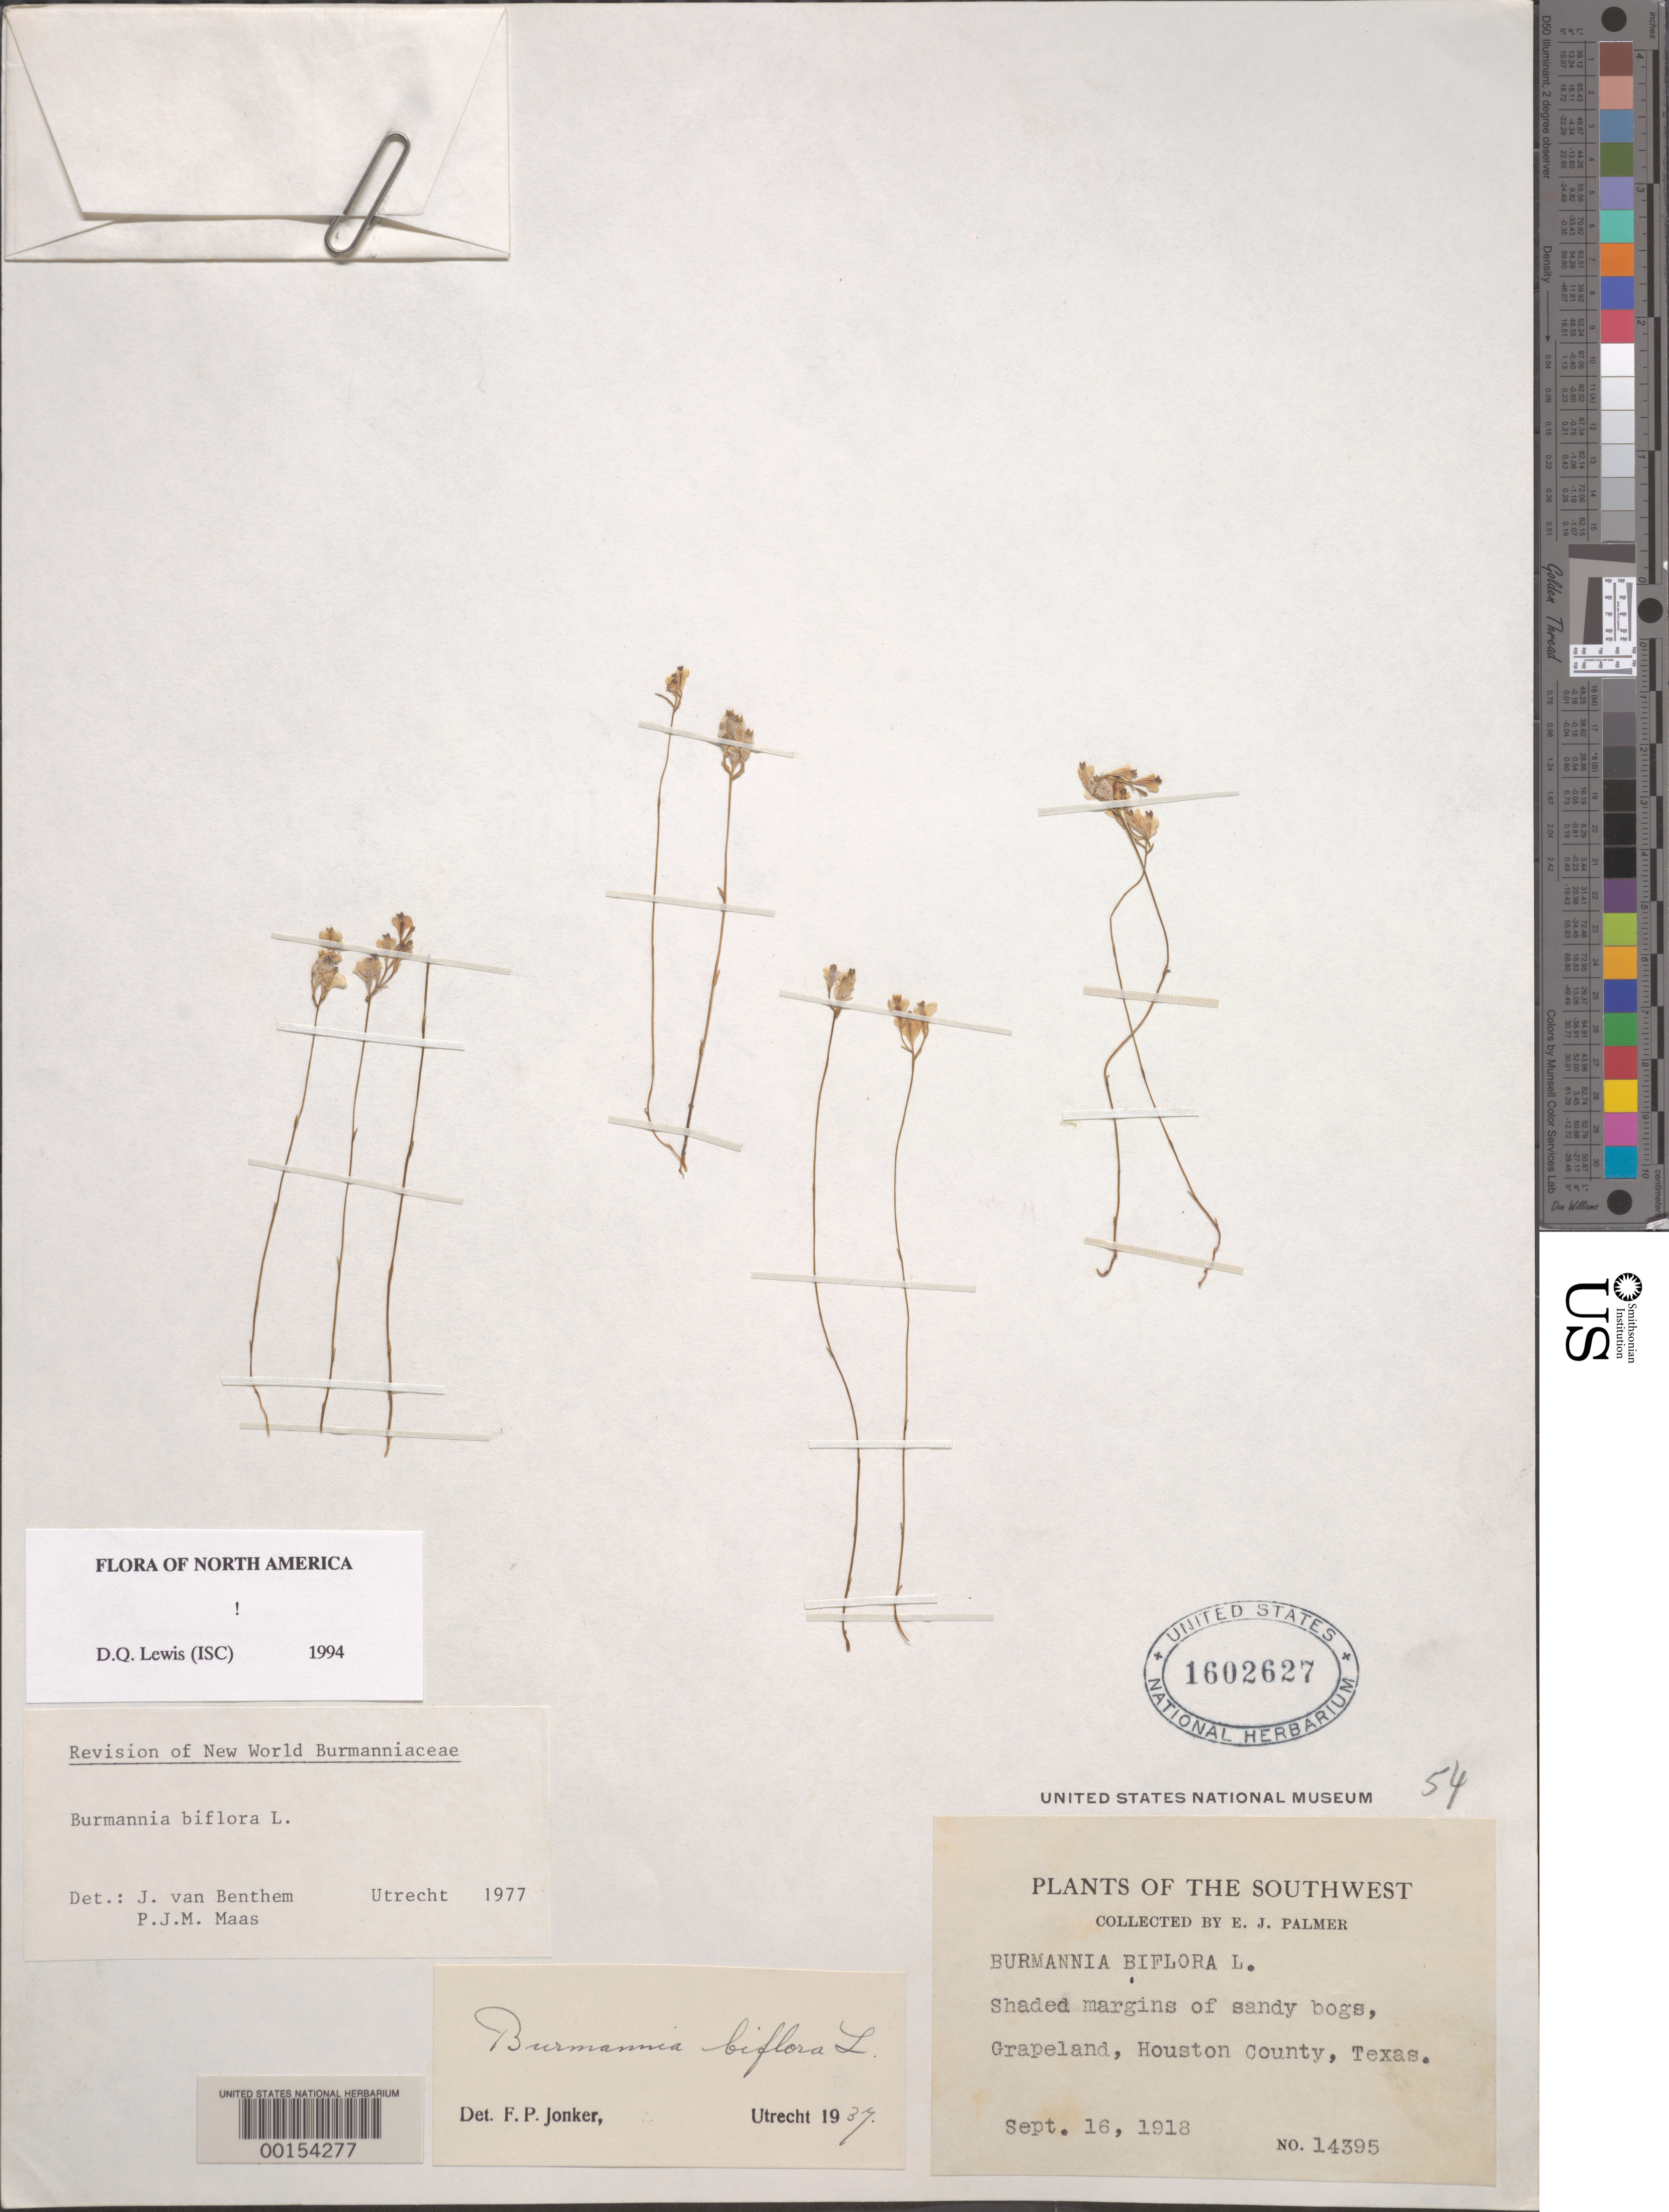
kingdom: Plantae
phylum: Tracheophyta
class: Liliopsida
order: Dioscoreales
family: Burmanniaceae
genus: Burmannia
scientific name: Burmannia biflora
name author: L.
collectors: E. J. Palmer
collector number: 14395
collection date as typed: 16 Sep 1918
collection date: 1918-09-16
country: United States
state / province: Texas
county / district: Houston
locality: Grapeland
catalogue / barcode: US 1602627